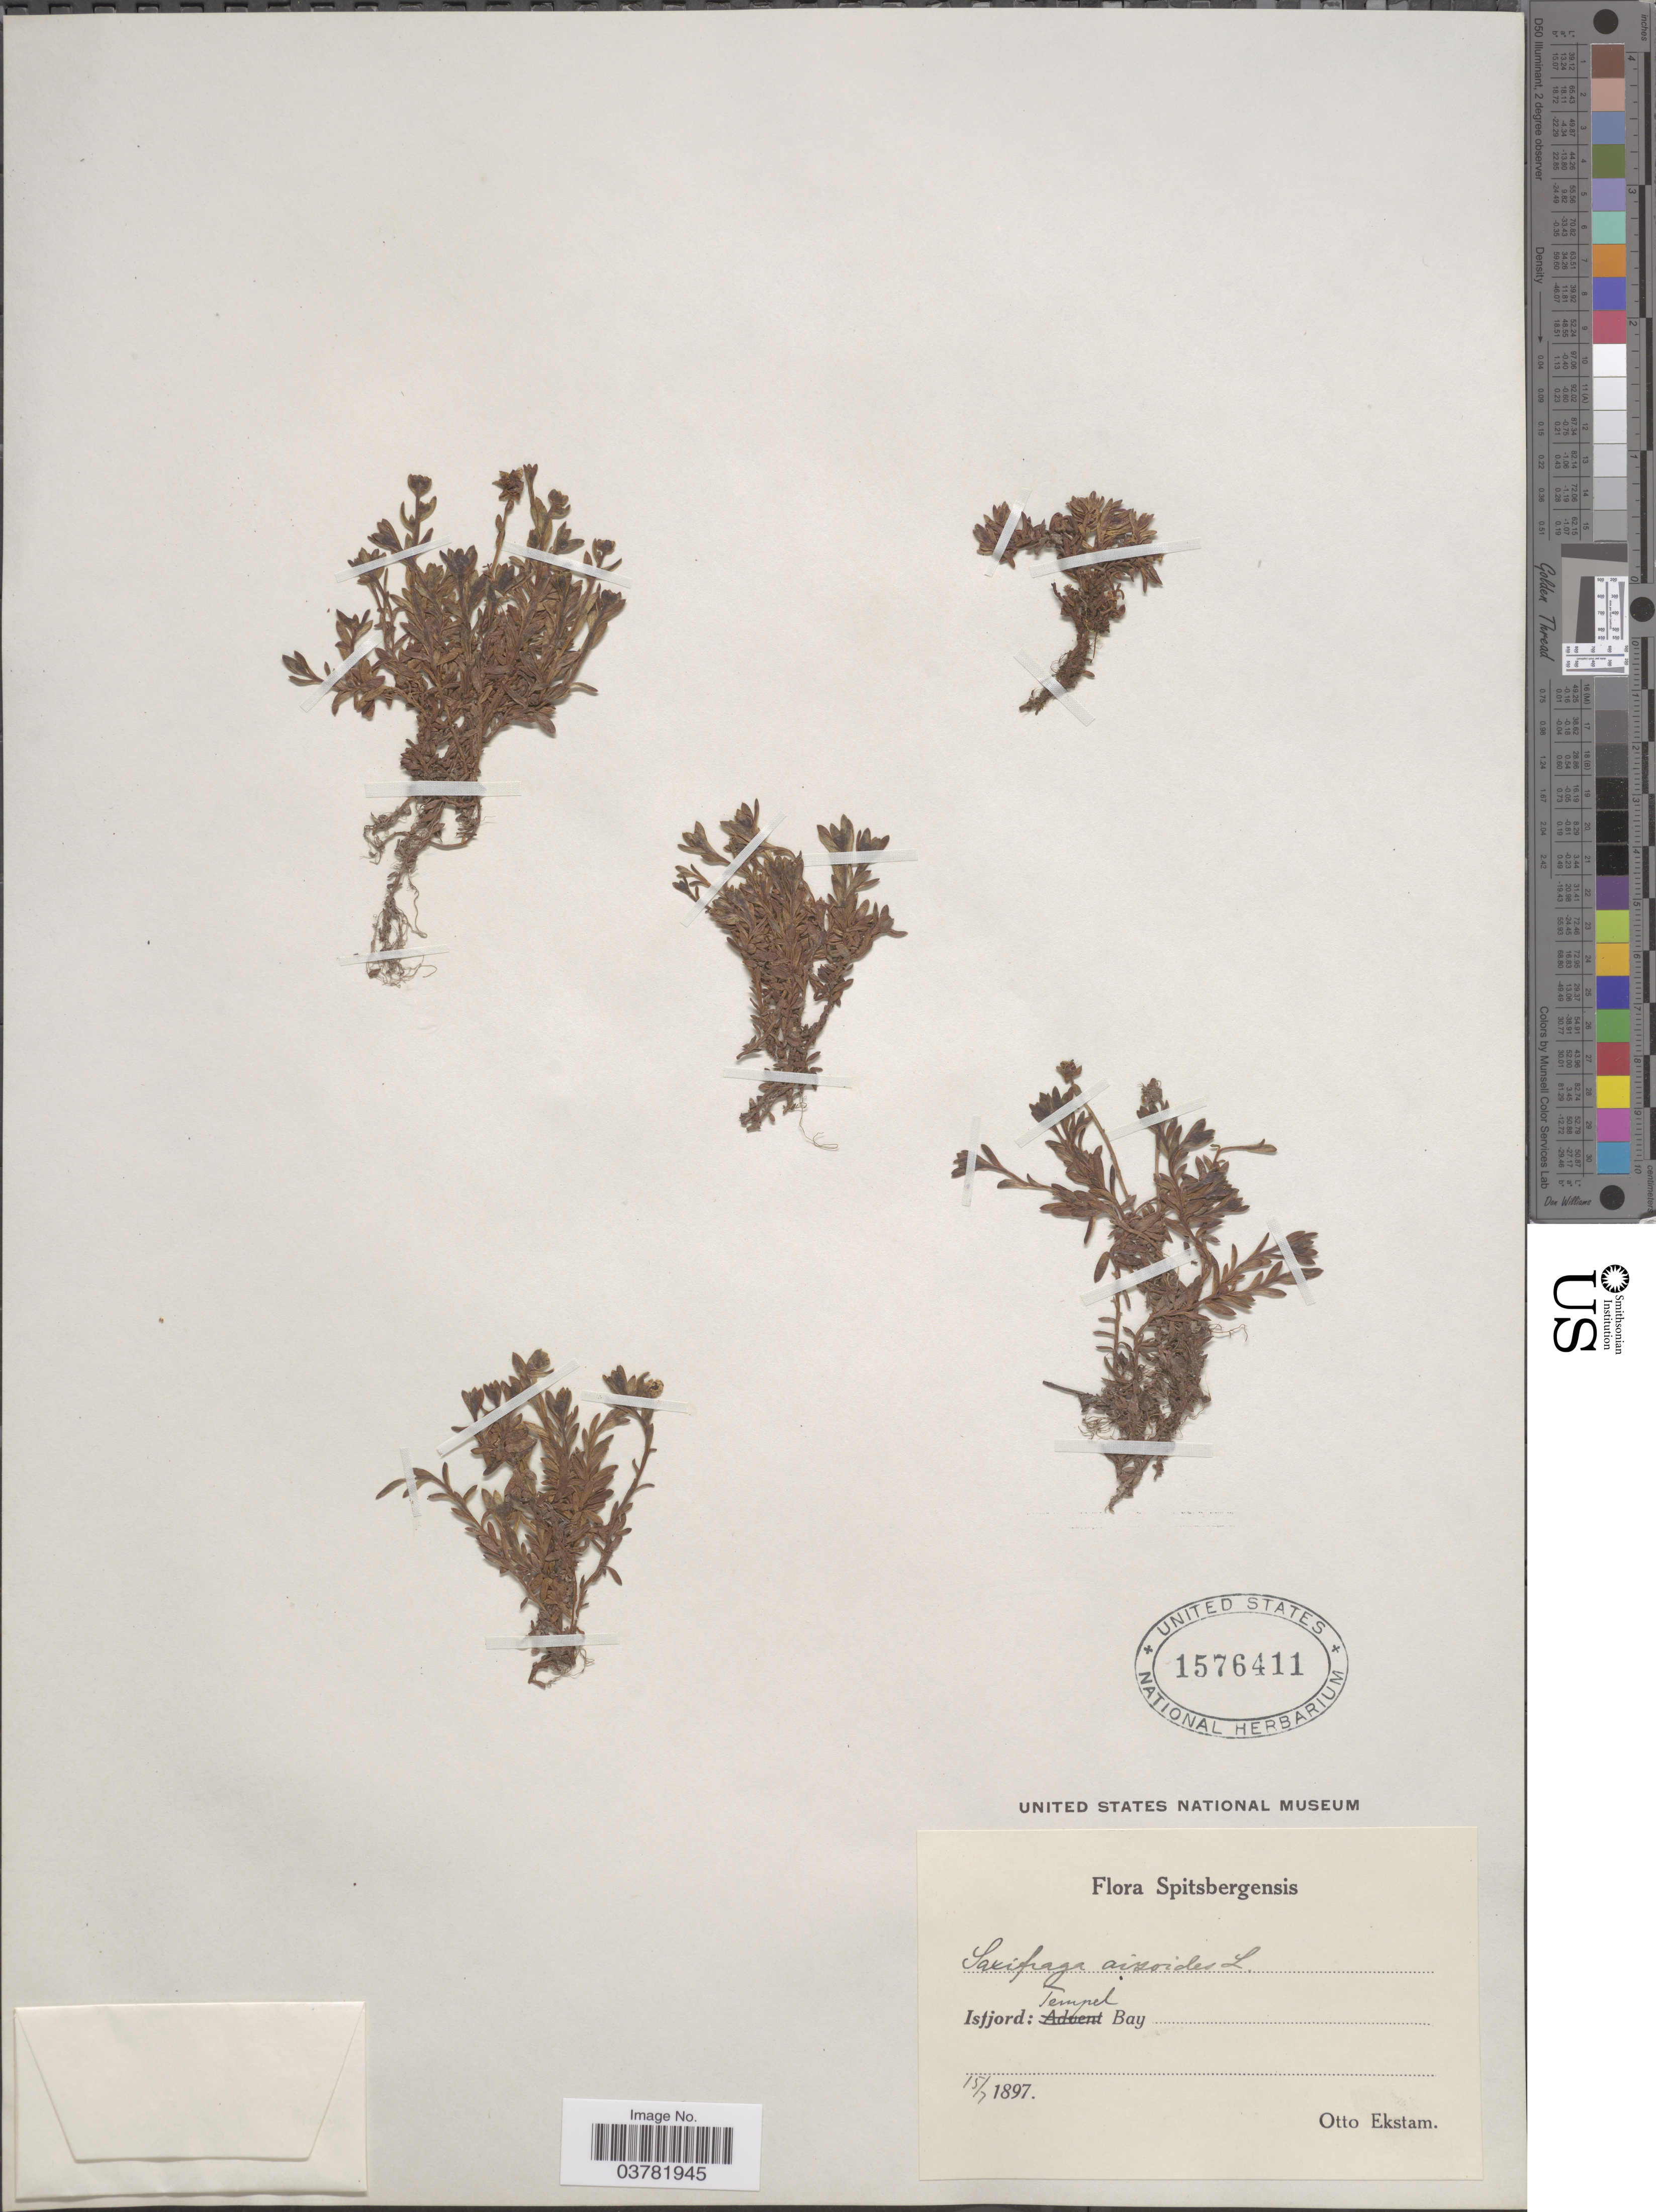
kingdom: Plantae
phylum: Tracheophyta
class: Magnoliopsida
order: Saxifragales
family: Saxifragaceae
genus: Saxifraga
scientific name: Saxifraga aizoides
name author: L.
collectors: O. Ekstam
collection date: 1897-07-15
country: Norway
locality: Spitsbergensis. Isfjord: Tempel Bay.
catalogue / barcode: US 1576411